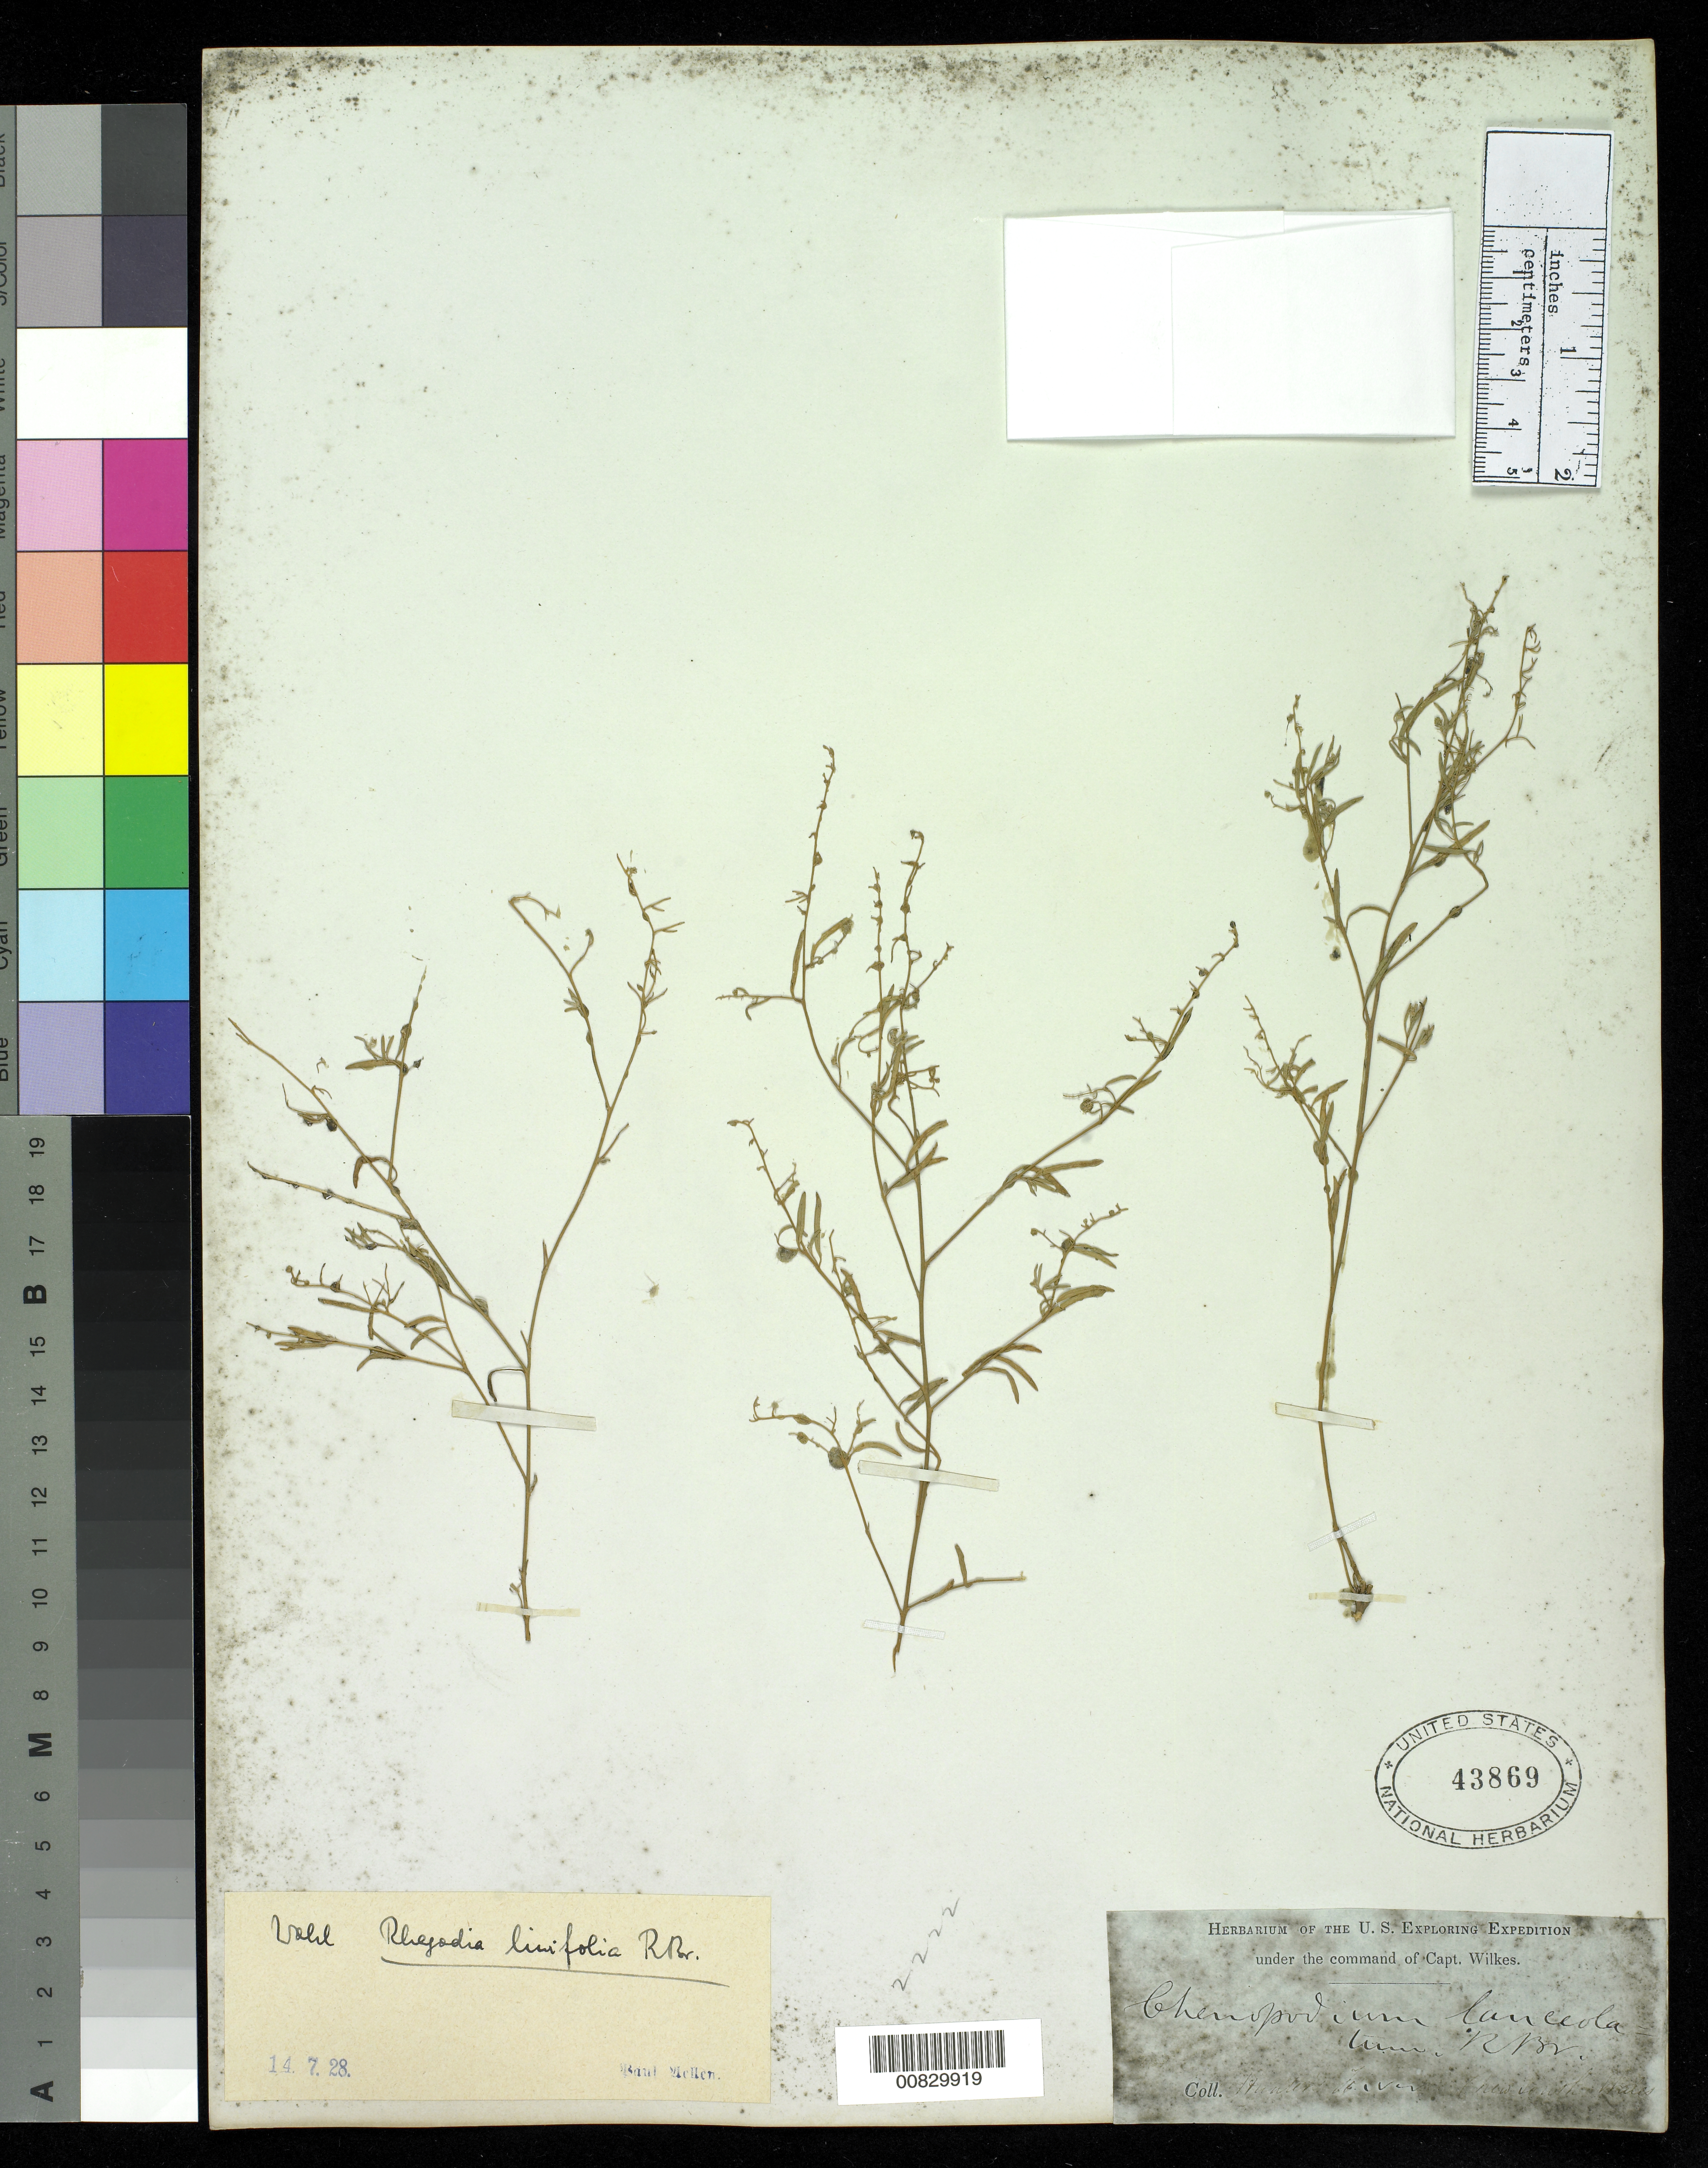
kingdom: Plantae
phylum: Tracheophyta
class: Magnoliopsida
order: Caryophyllales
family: Amaranthaceae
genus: Rhagodia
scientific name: Rhagodia linifolia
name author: R. Br.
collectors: Wilkes Explor. Exped.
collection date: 1838/1842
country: Australia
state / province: New South Wales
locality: Hunter's River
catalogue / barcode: US 43869